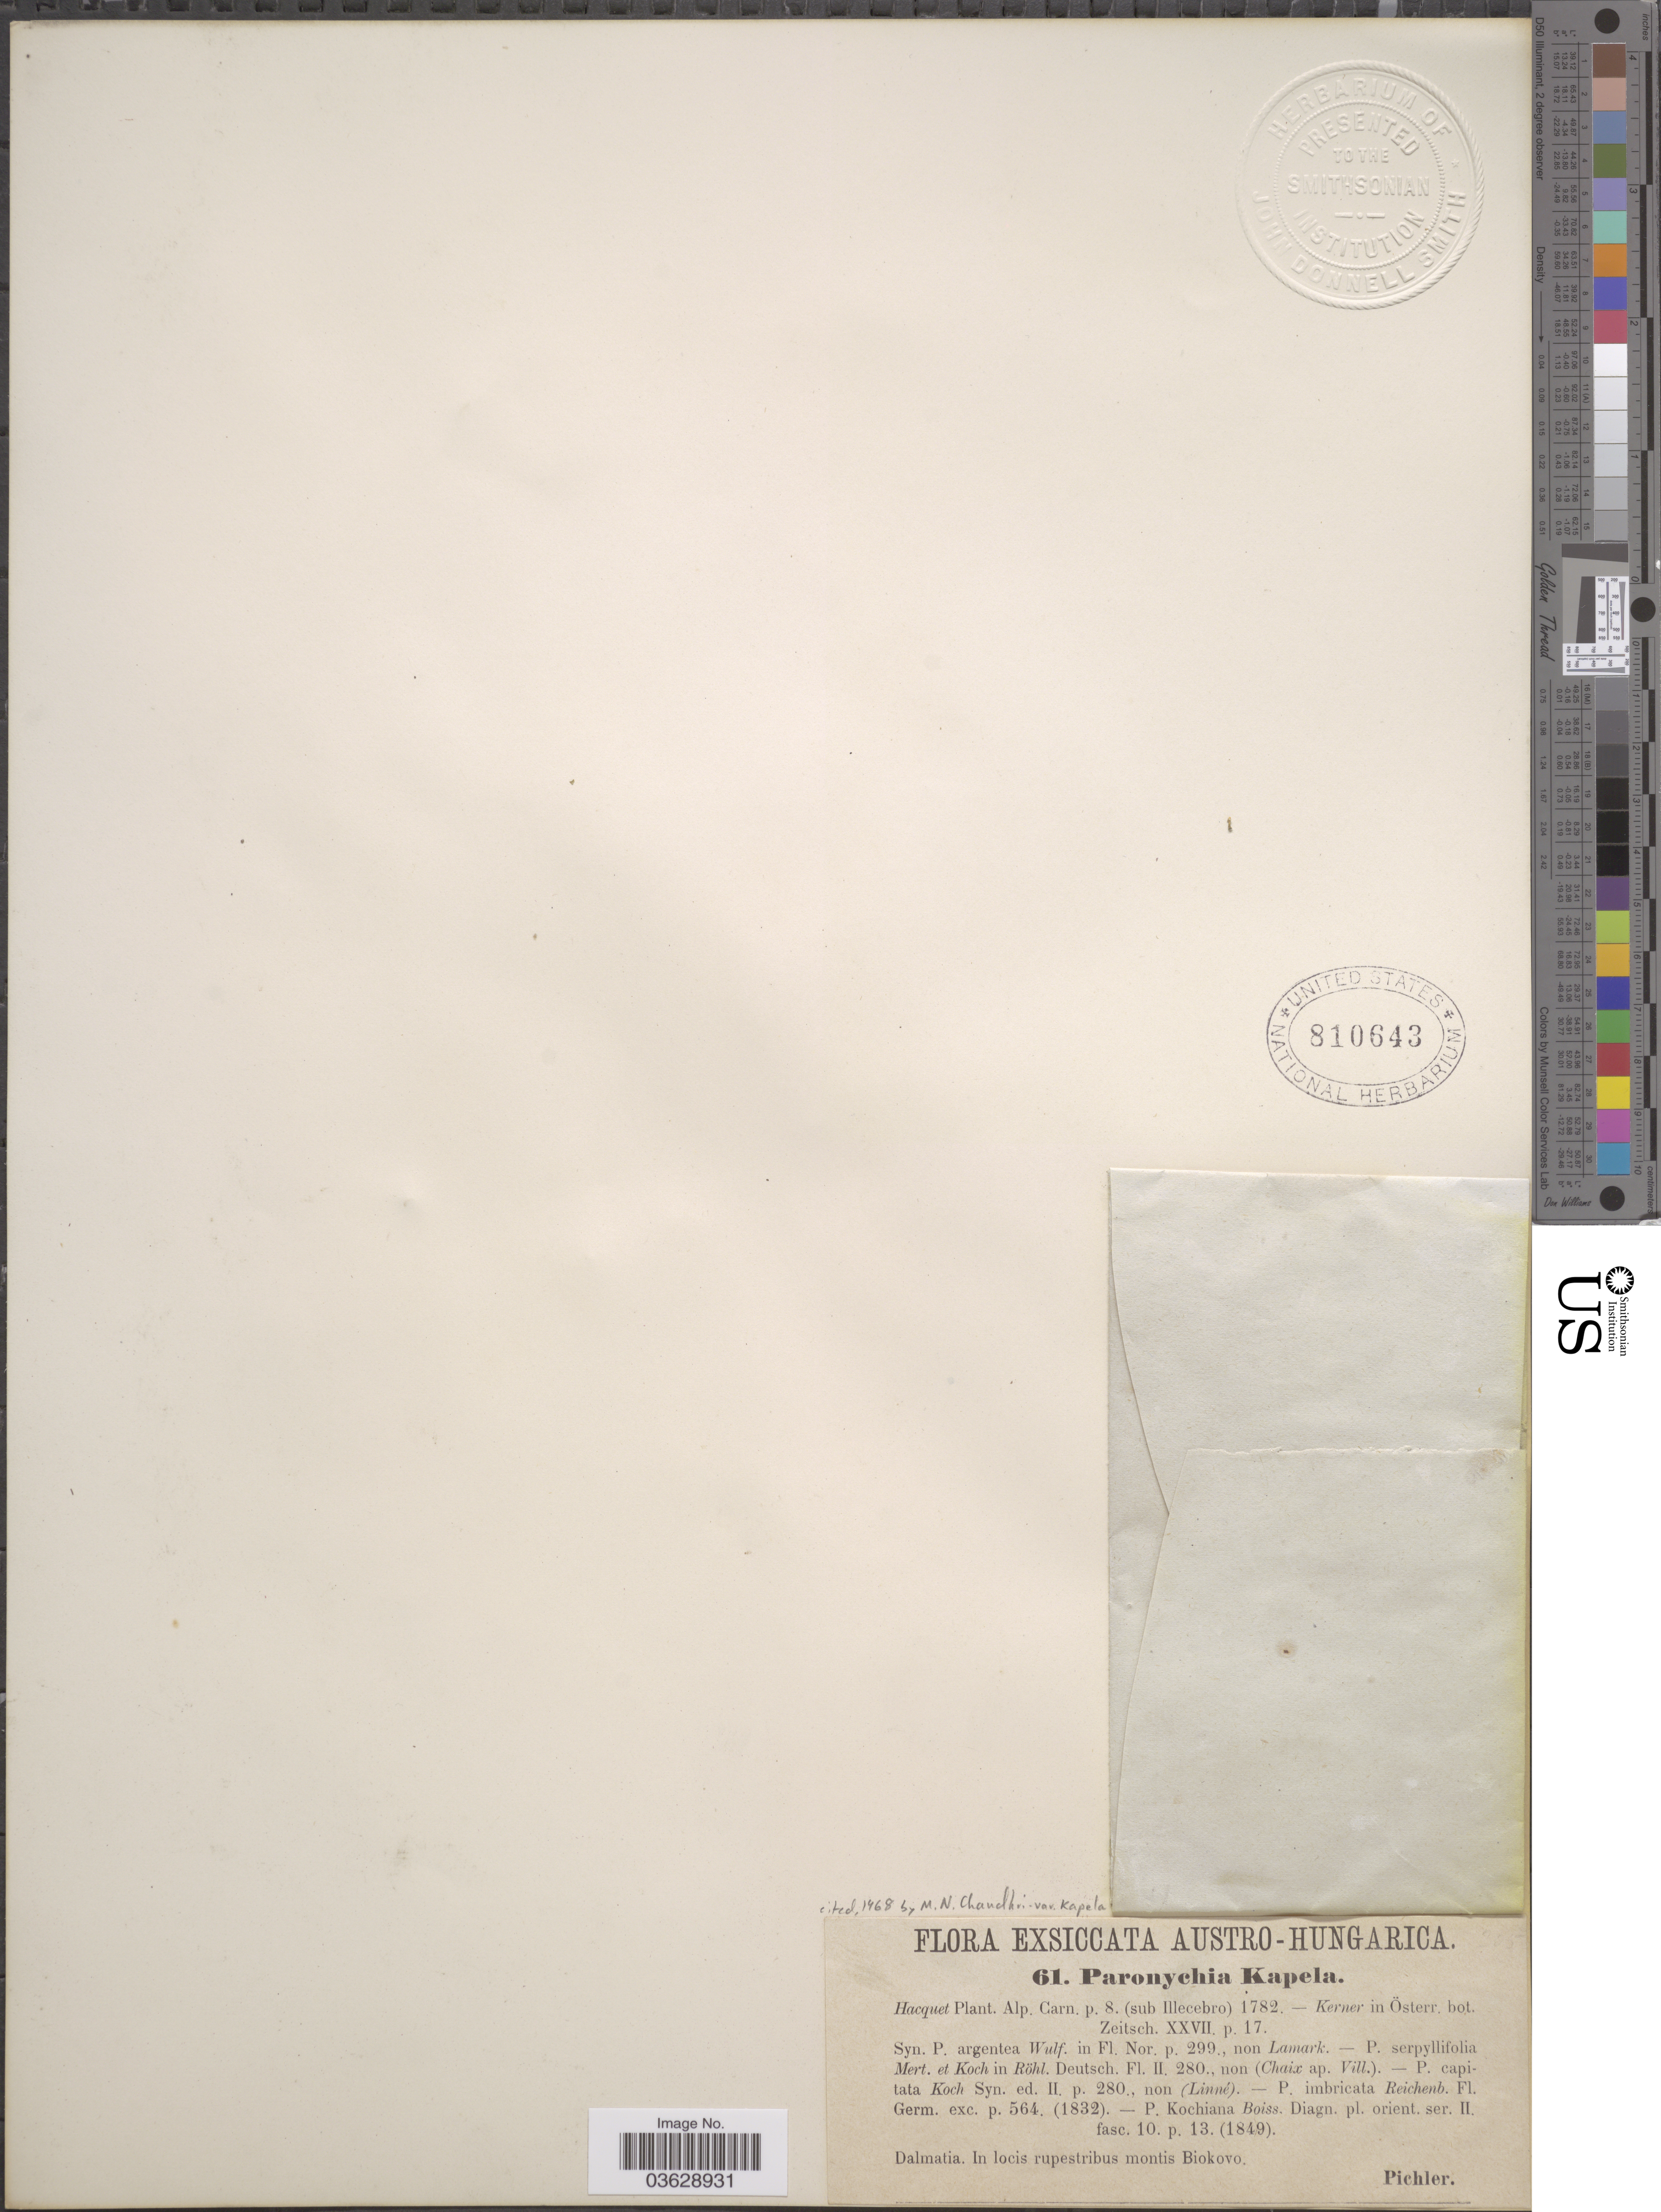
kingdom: Plantae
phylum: Tracheophyta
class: Magnoliopsida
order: Caryophyllales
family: Caryophyllaceae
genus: Paronychia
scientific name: Paronychia kapela subsp. kapela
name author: (Hacq.) A. Kern.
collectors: Pichler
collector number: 61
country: Croatia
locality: Austro-Hungarica. Dalmatia. In locis rupestribus montis Biokovo.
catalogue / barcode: US 810643